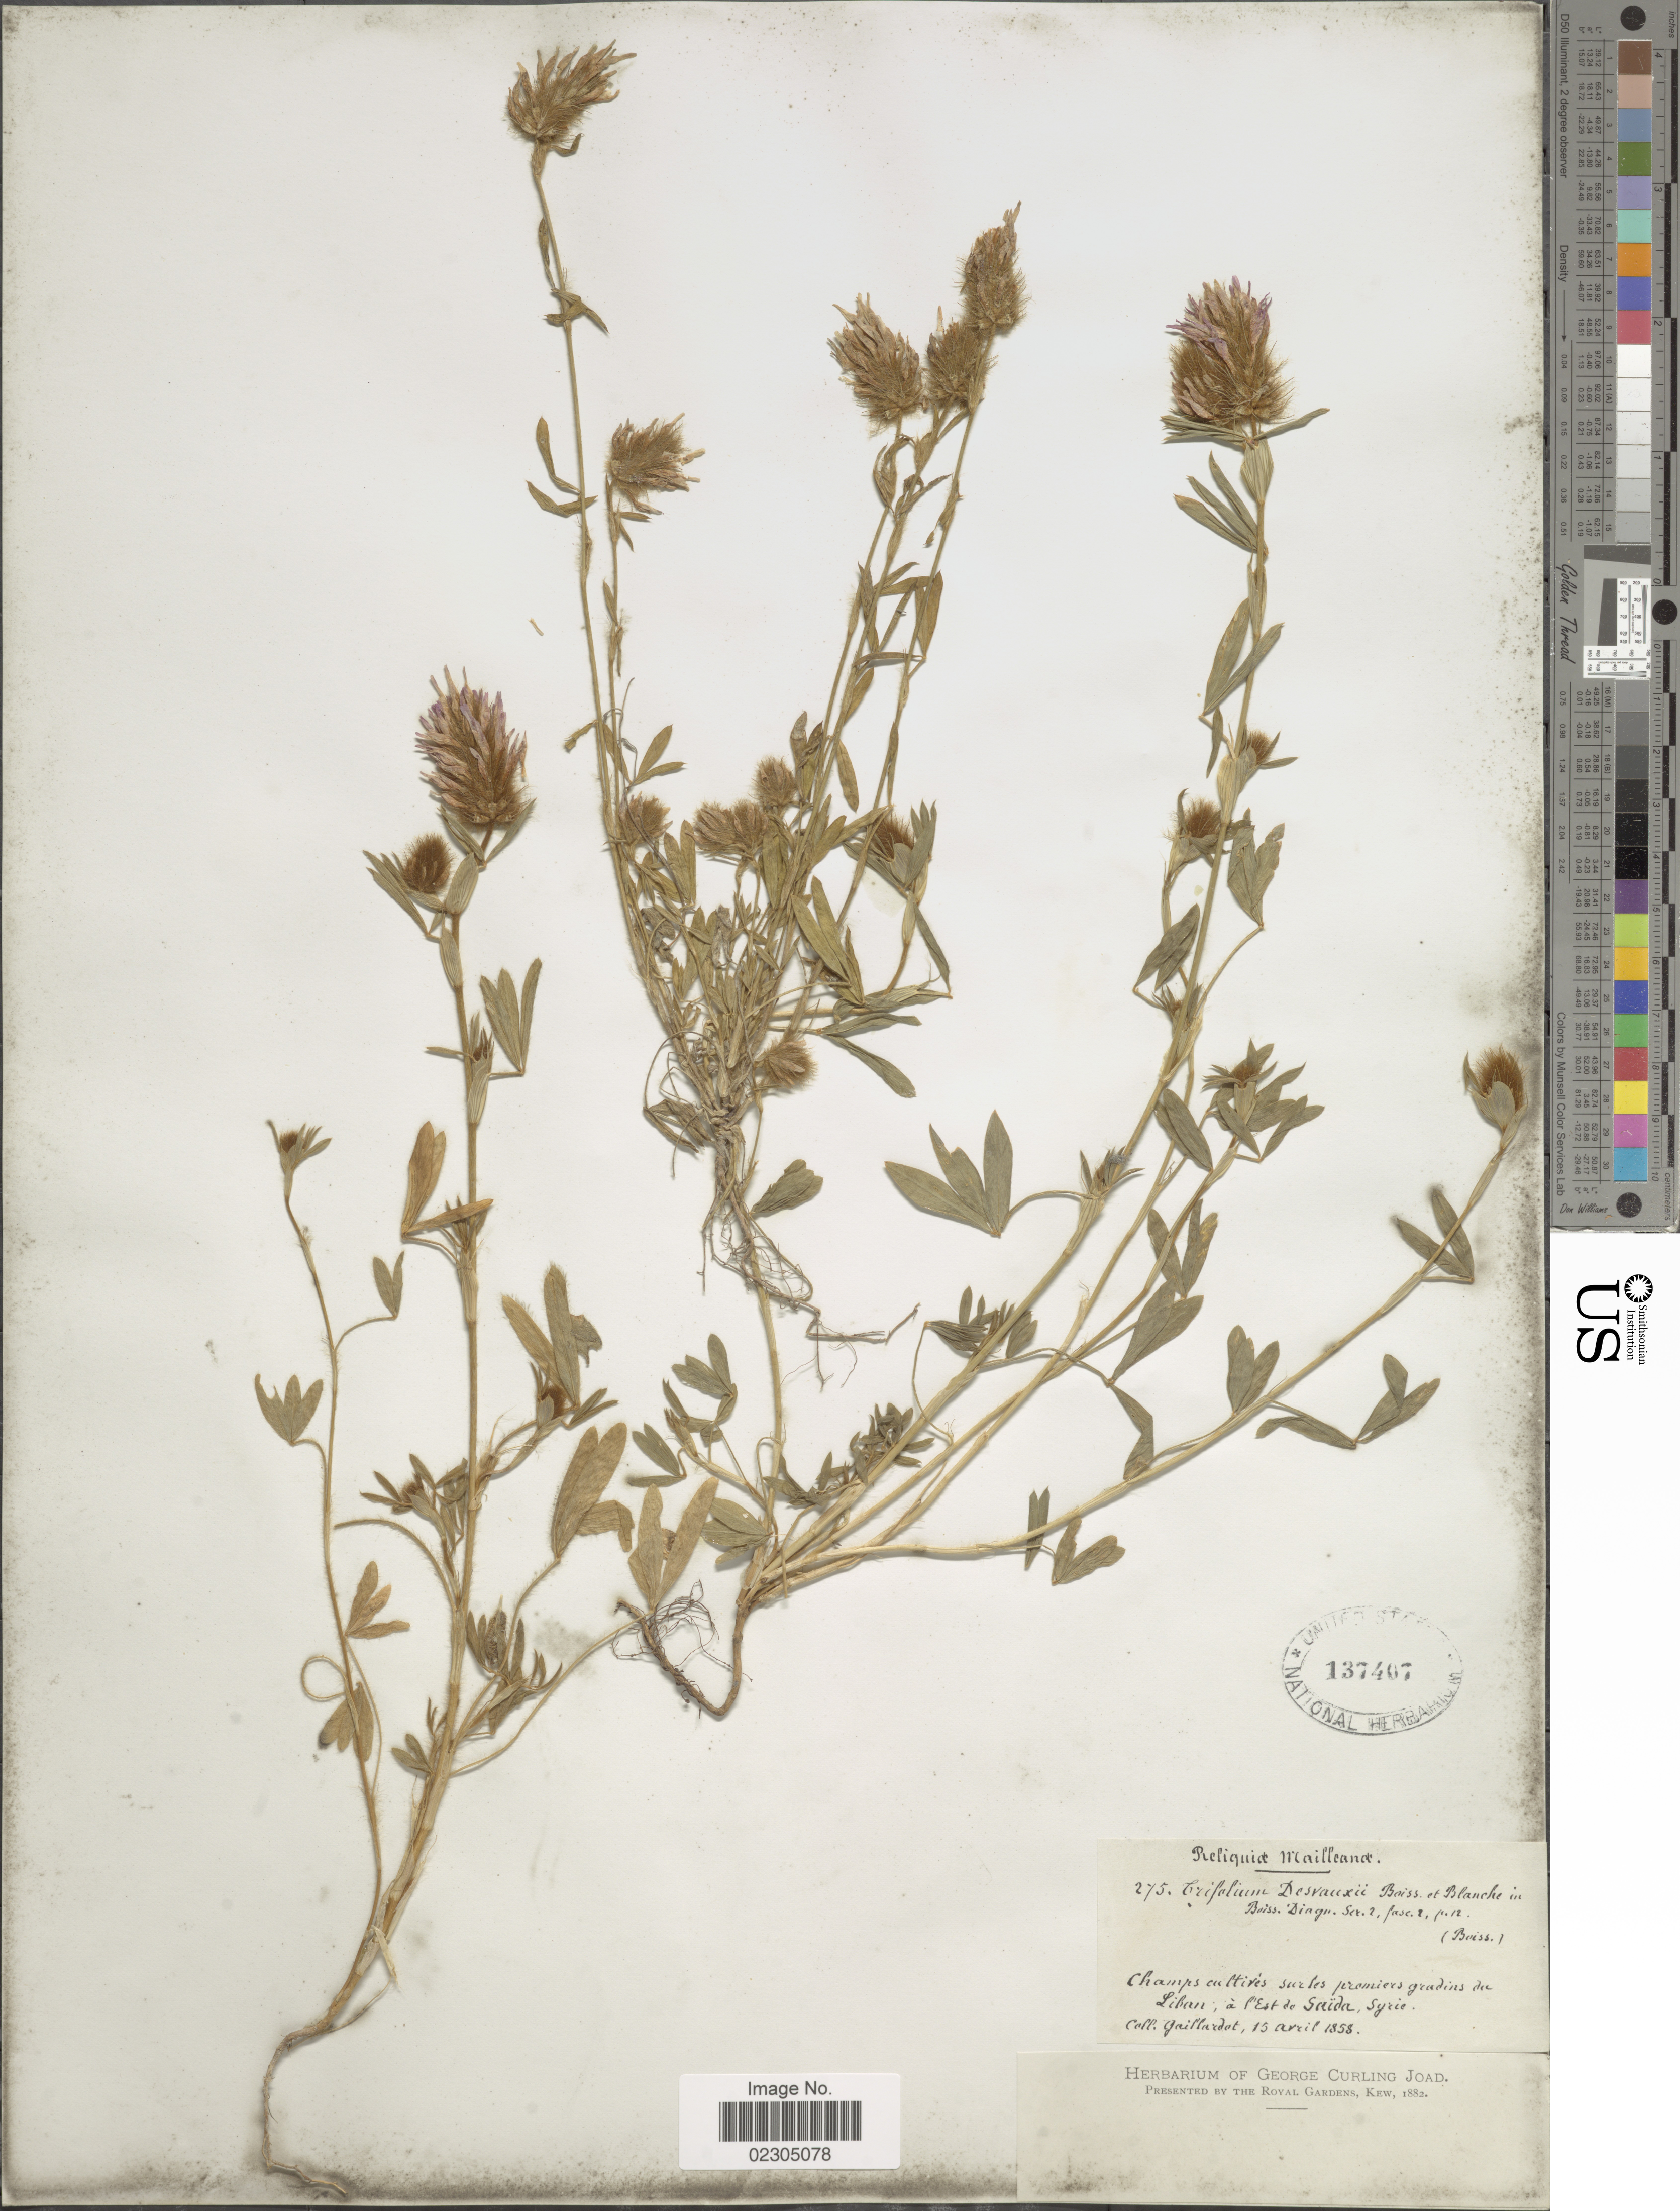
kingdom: Plantae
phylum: Tracheophyta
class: Magnoliopsida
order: Fabales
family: Fabaceae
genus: Trifolium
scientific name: Trifolium desvauxii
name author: Boiss. & Blanche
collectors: Gaillardot, --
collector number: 275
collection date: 1858-04-15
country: Syria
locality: Champs cultives sucles premiers gradins de Liban; a l'est de Saida, Syrie.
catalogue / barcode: US 137407